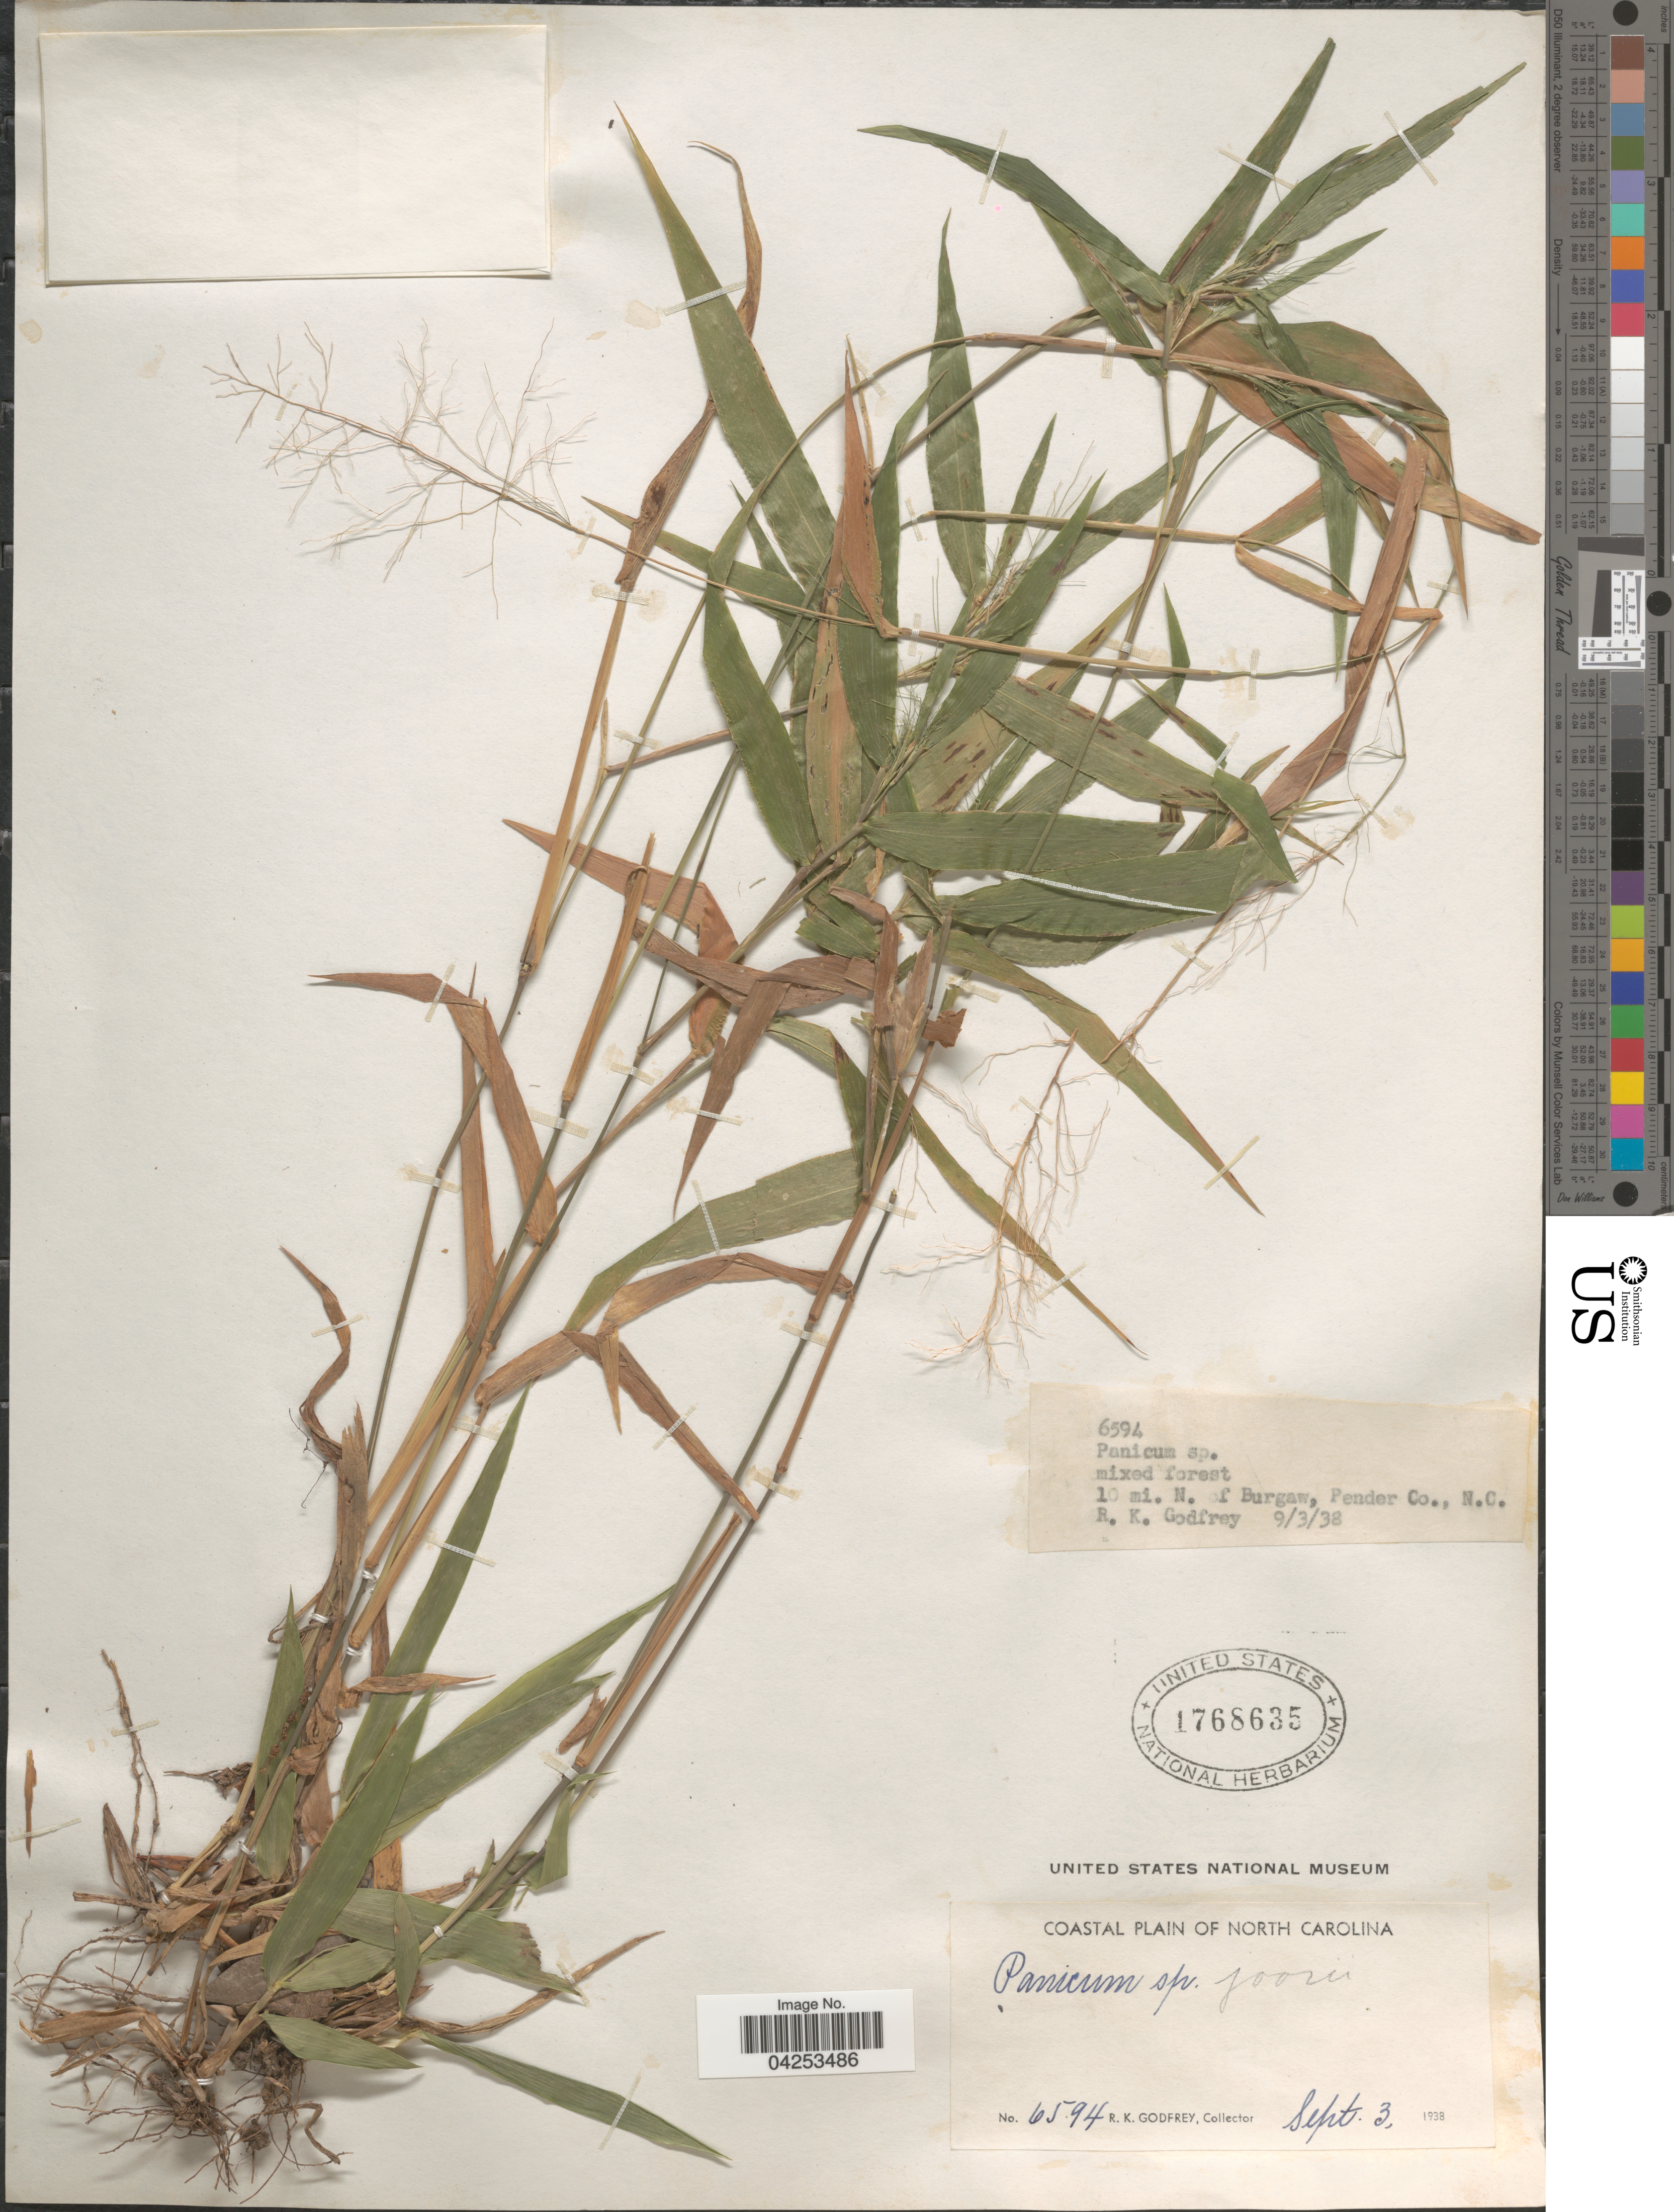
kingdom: Plantae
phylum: Tracheophyta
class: Liliopsida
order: Poales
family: Poaceae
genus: Dichanthelium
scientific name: Dichanthelium commutatum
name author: (Schult.) Gould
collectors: R. K. Godfrey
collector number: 6594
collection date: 1938-09-03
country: United States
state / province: North Carolina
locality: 10 mi. N. of Burgaw, Pender Co. Coastal Plain of North Carolina.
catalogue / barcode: US 1768635